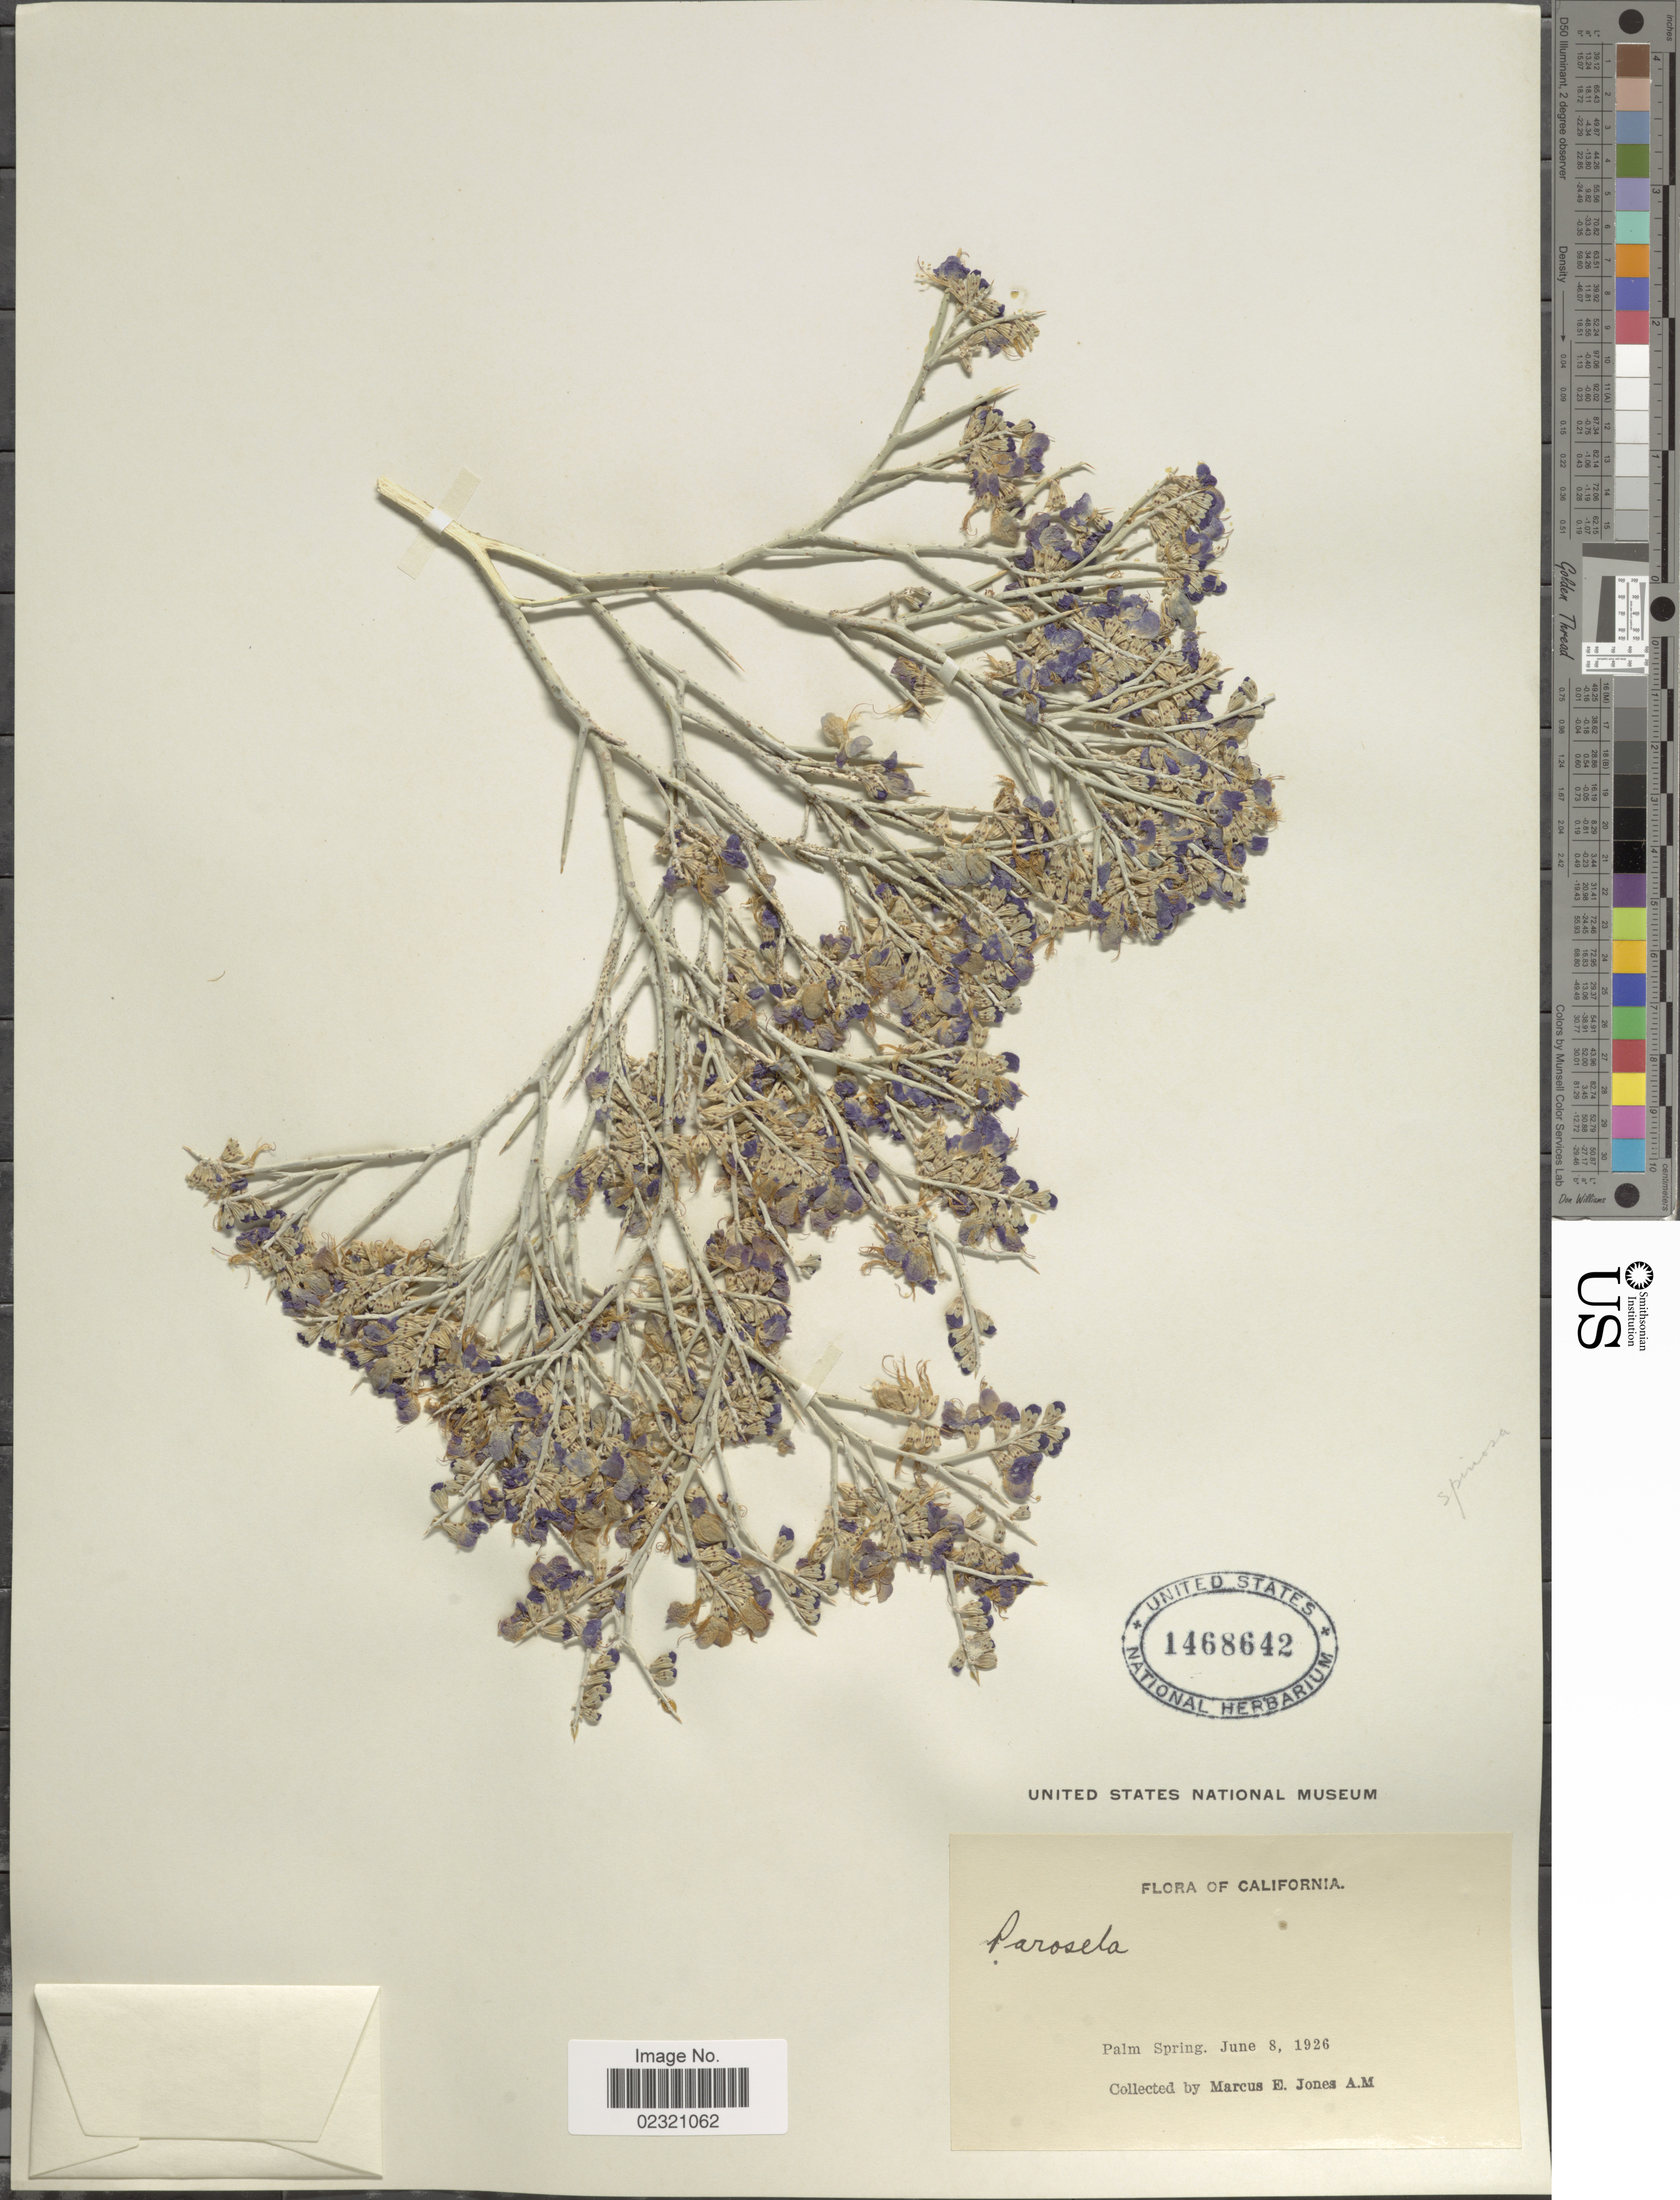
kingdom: Plantae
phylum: Tracheophyta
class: Magnoliopsida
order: Fabales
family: Fabaceae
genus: Psorothamnus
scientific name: Psorothamnus spinosus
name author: (A. Gray) Barneby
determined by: Strong, M. T., (US), Smithsonian Institution - National Museum of Natural History (UNITED STATES)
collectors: M. E. Jones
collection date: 1926-06-08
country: United States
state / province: California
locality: Palm Spring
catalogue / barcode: US 1468642